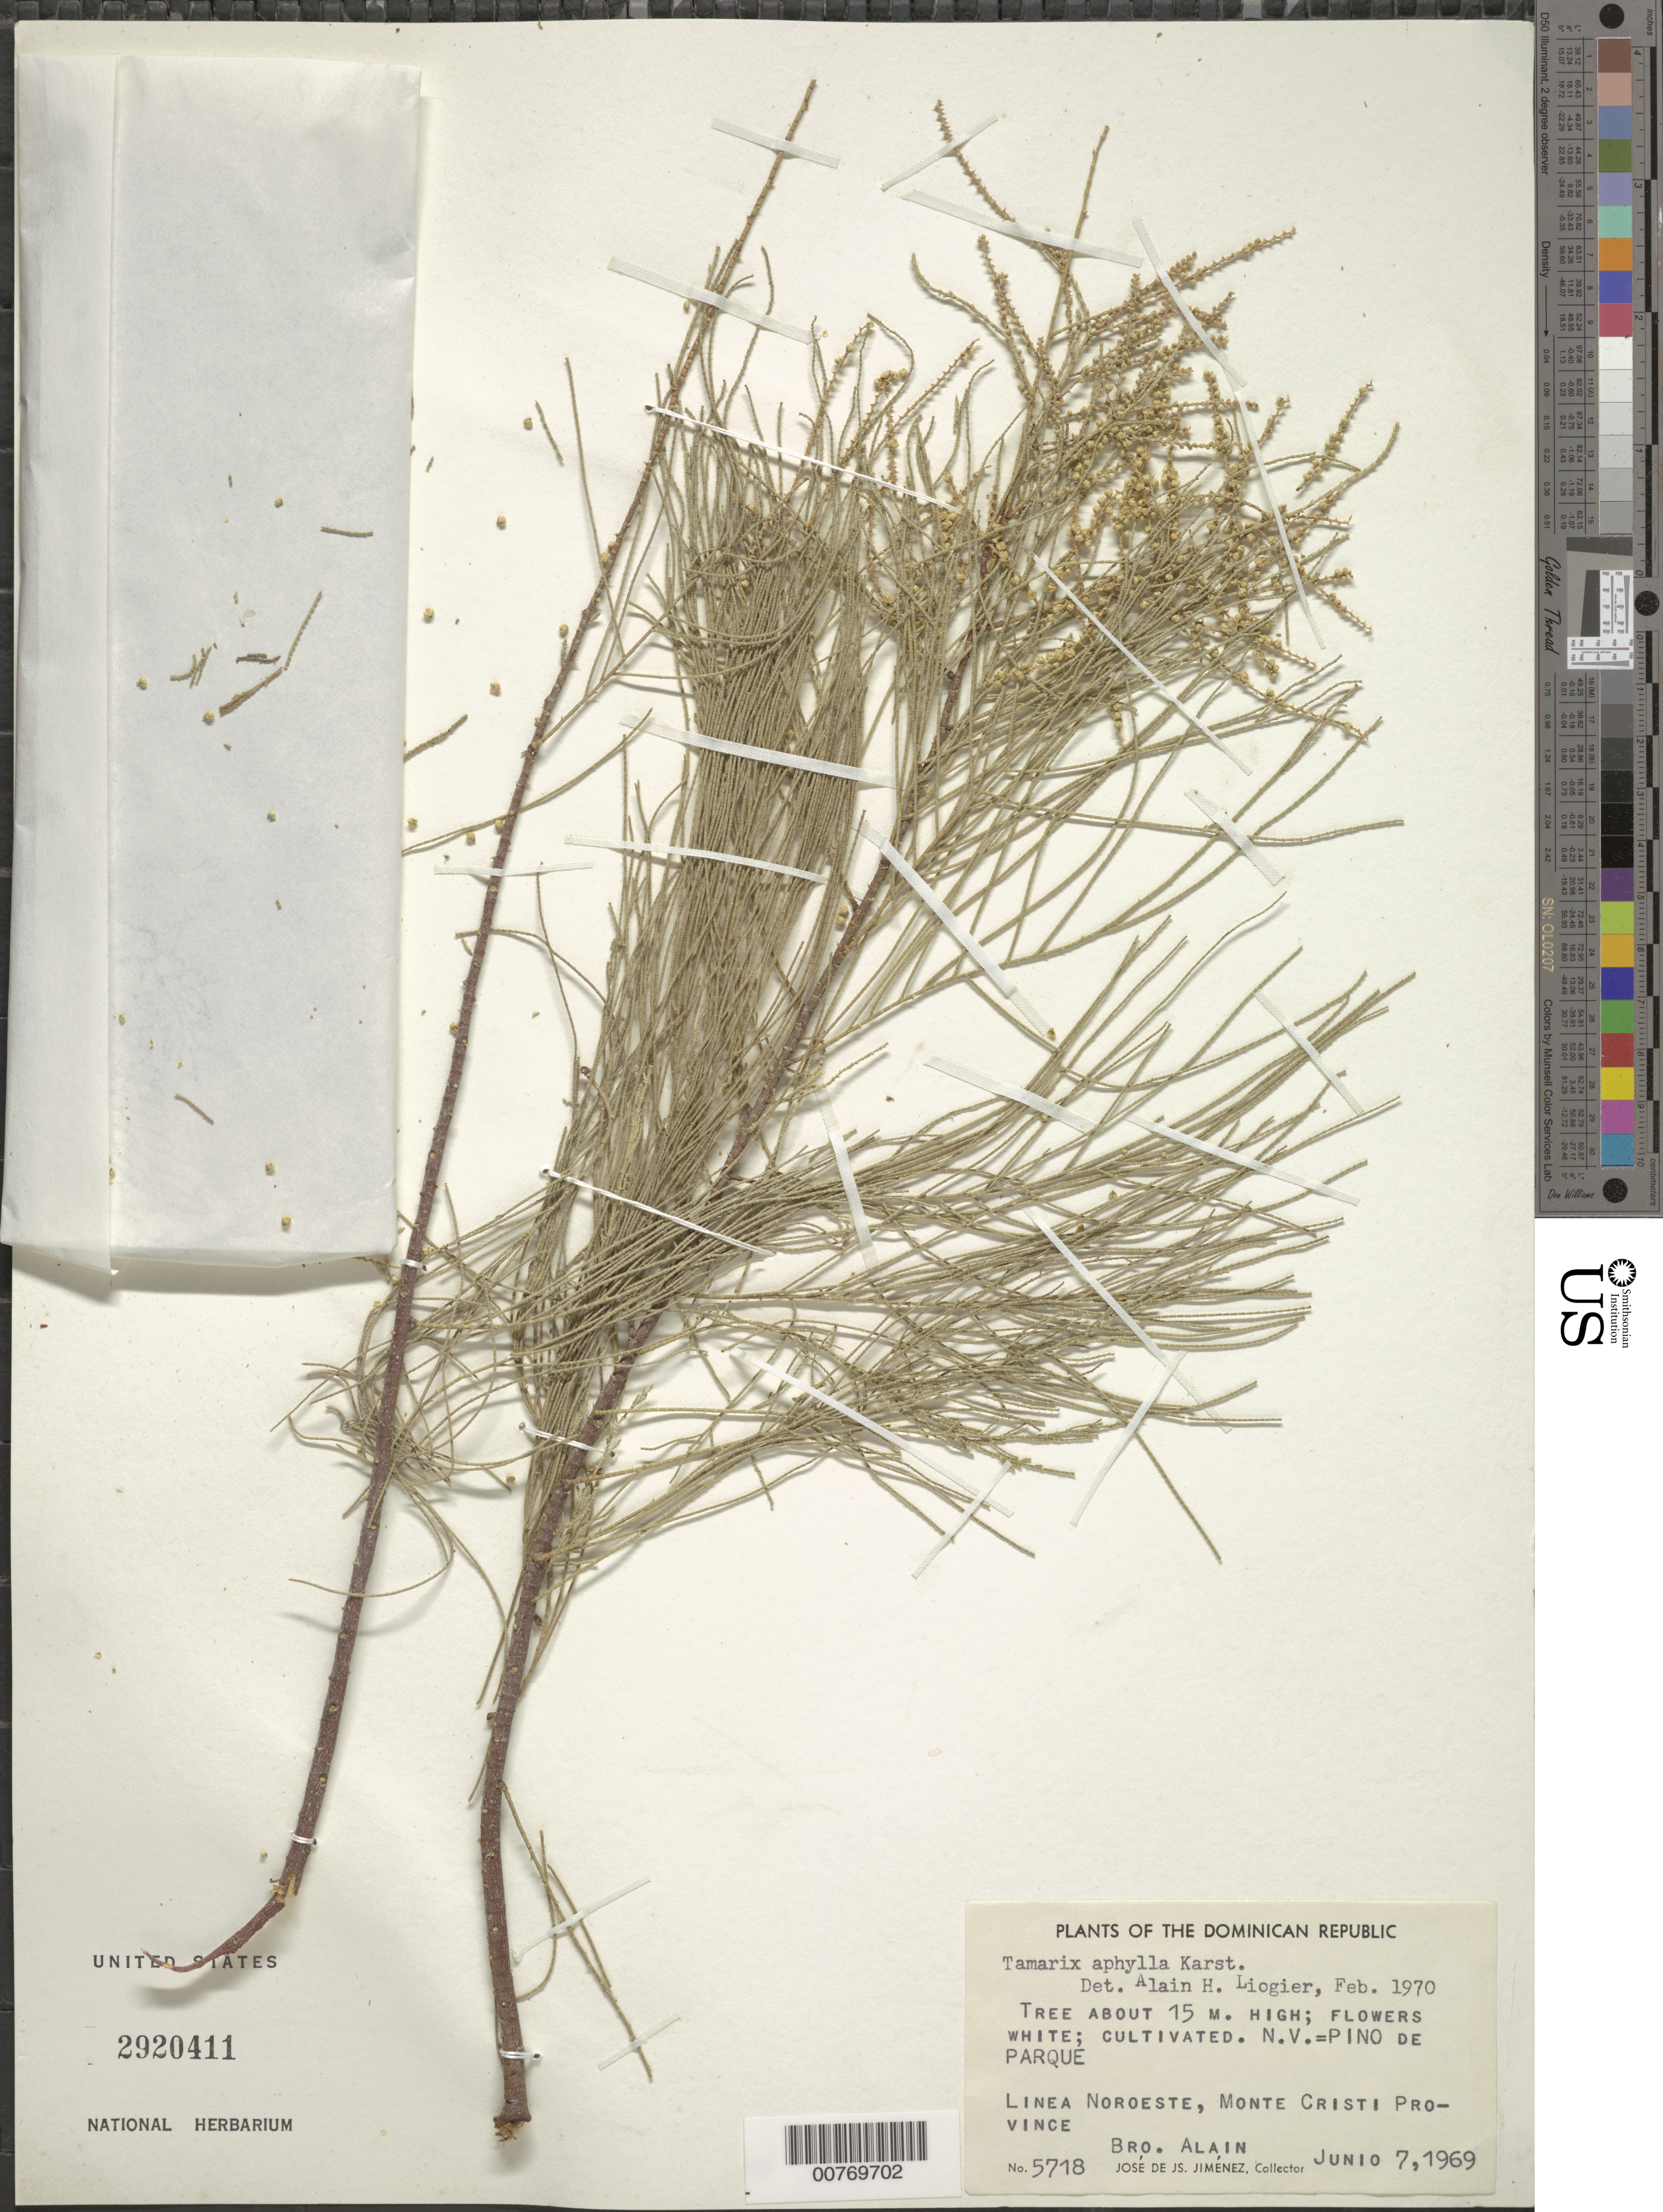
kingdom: Plantae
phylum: Tracheophyta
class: Magnoliopsida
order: Caryophyllales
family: Tamaricaceae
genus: Tamarix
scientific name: Tamarix aphylla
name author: (L.) H. Karst.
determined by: Liogier, Alain H.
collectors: A. H. Liogier & J. J. Jiménez Almonte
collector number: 5718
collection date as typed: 07 Jun 1969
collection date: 1969-06-07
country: Dominican Republic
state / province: Monte Cristi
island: Hispaniola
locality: Northeast line.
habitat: Cultivated.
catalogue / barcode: US 2920411